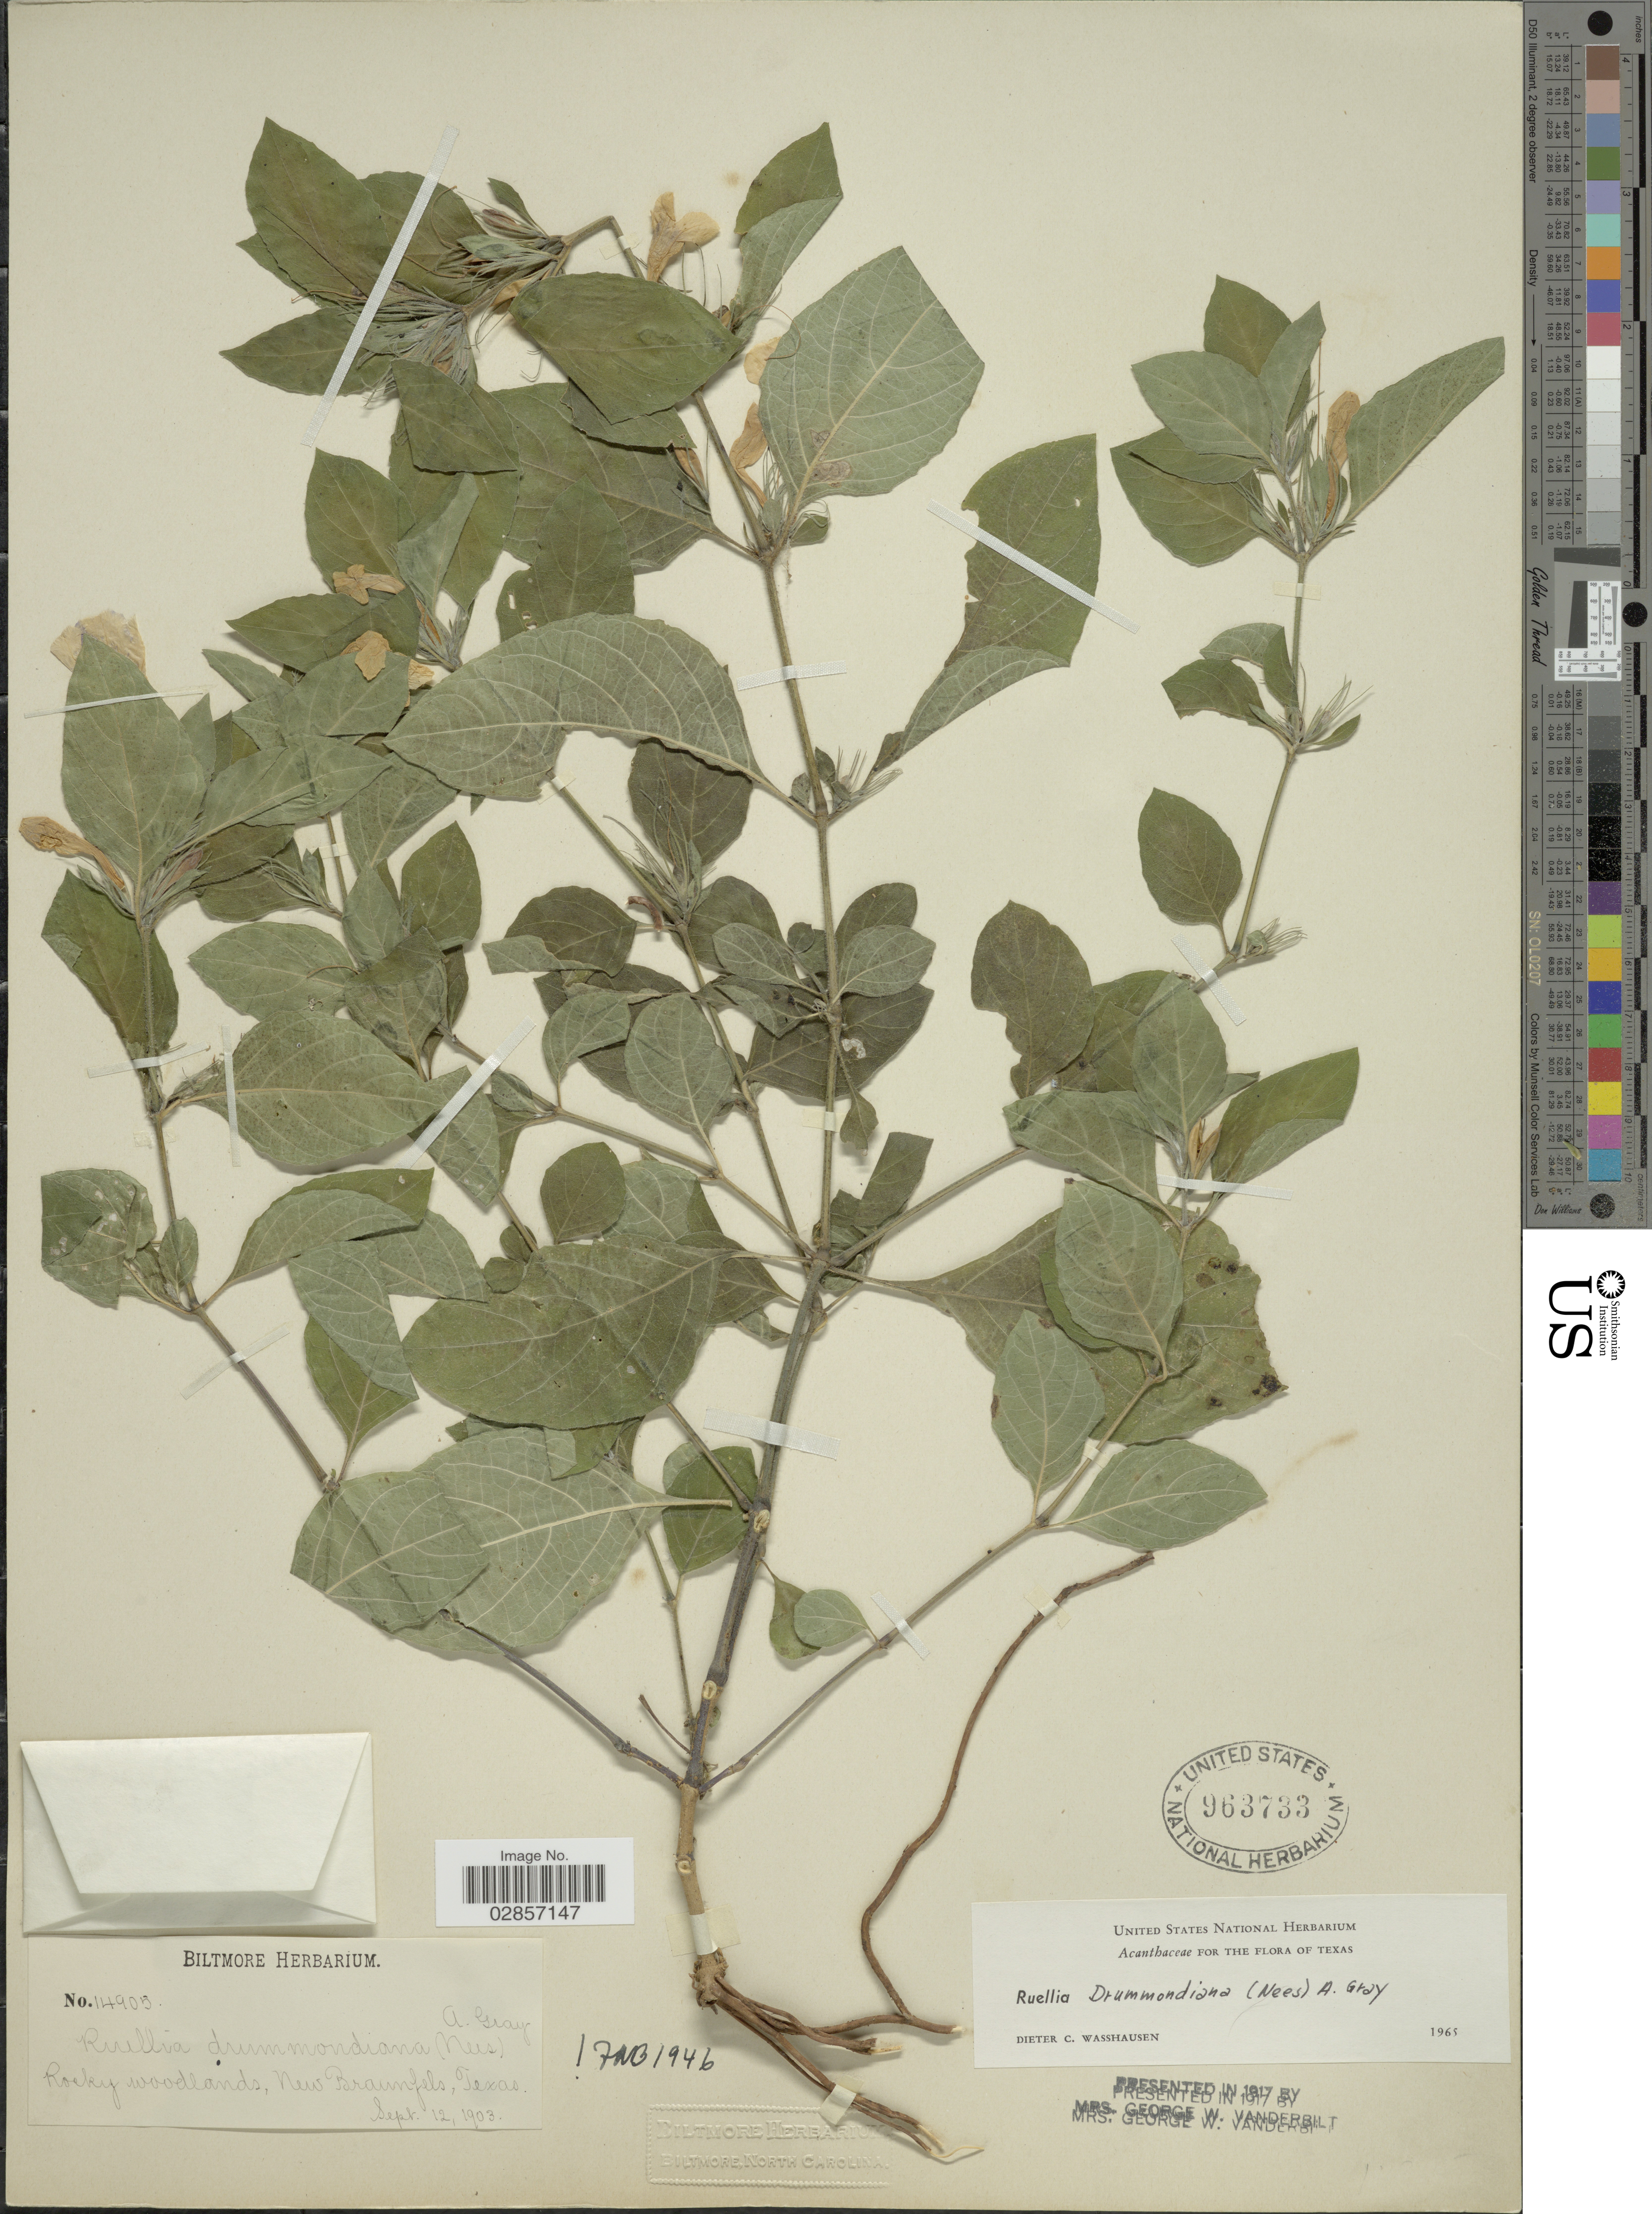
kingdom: Plantae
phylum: Tracheophyta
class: Magnoliopsida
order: Lamiales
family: Acanthaceae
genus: Ruellia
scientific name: Ruellia drummondiana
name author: (Nees) A. Gray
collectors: ex herb. Biltmore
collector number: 14905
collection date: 1903-09-12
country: United States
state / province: Texas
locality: Rocky woodlands, New Braunfels, Texas.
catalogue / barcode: US 963733